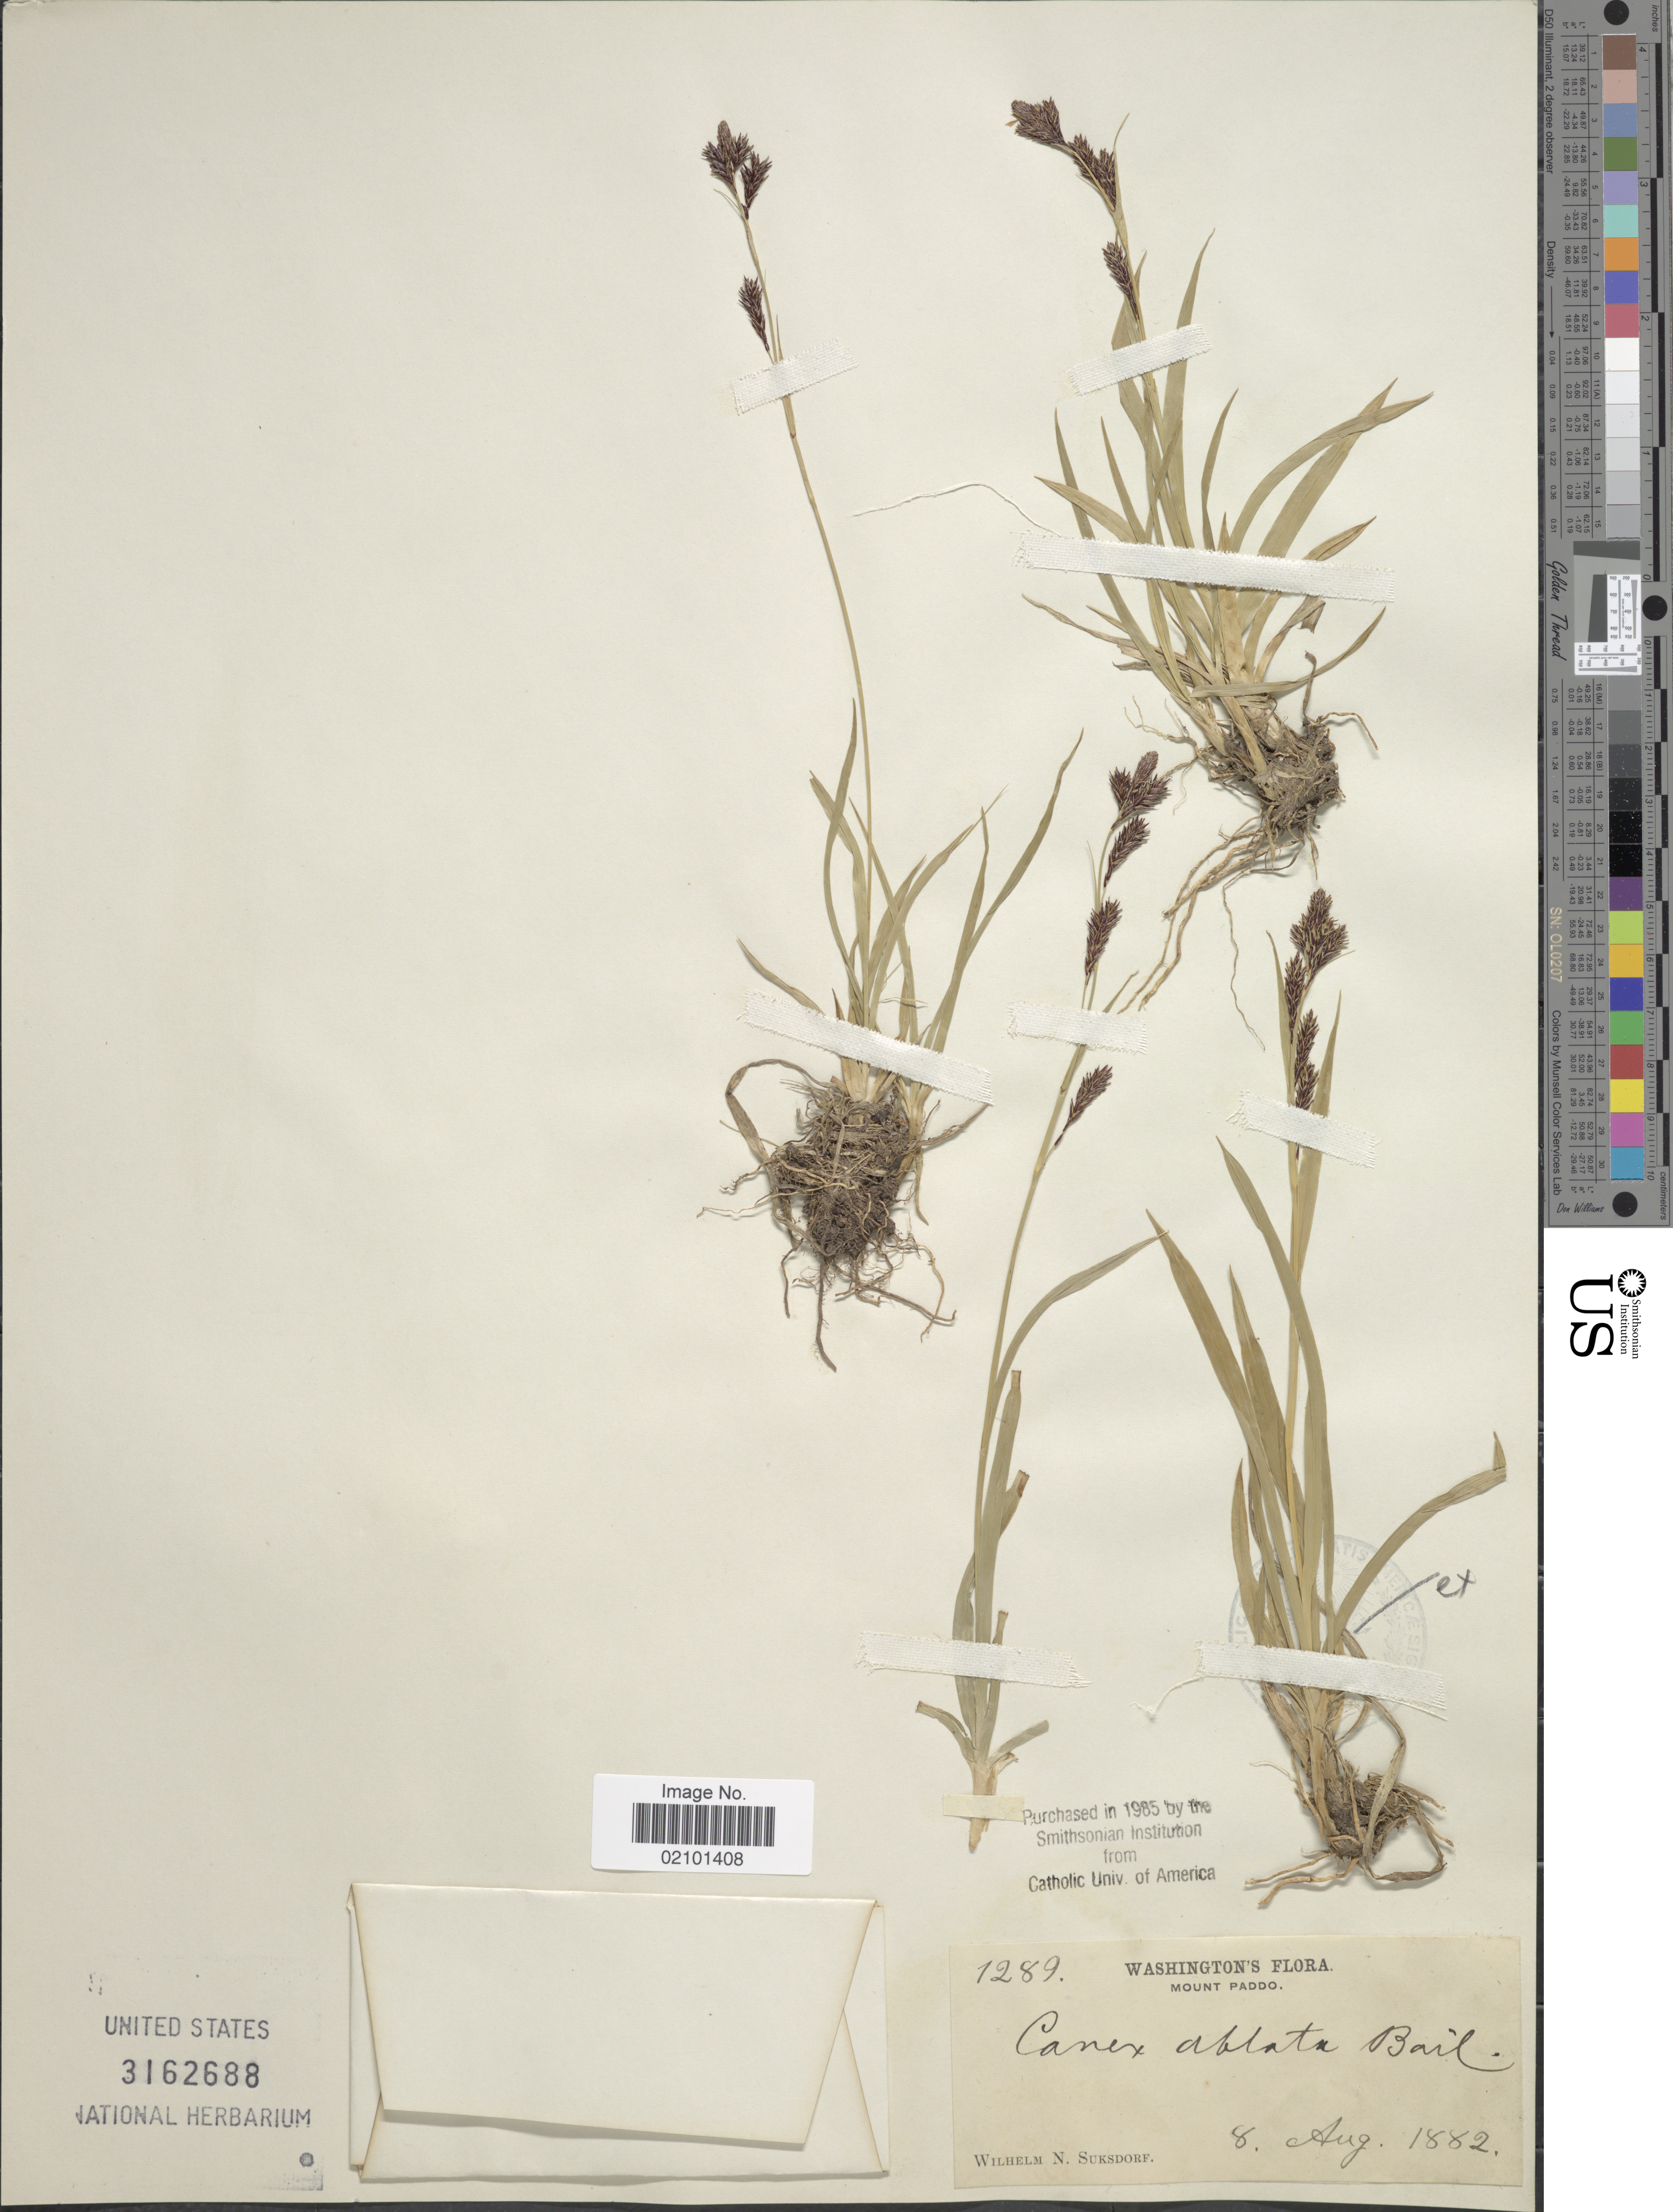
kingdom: Plantae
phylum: Tracheophyta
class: Liliopsida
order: Poales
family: Cyperaceae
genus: Carex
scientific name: Carex ablata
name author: L.H. Bailey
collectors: W. N. Suksdorf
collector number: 1289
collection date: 1882-08-08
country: United States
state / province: Washington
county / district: Skamania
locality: Mount Paddo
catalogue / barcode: US 3162688